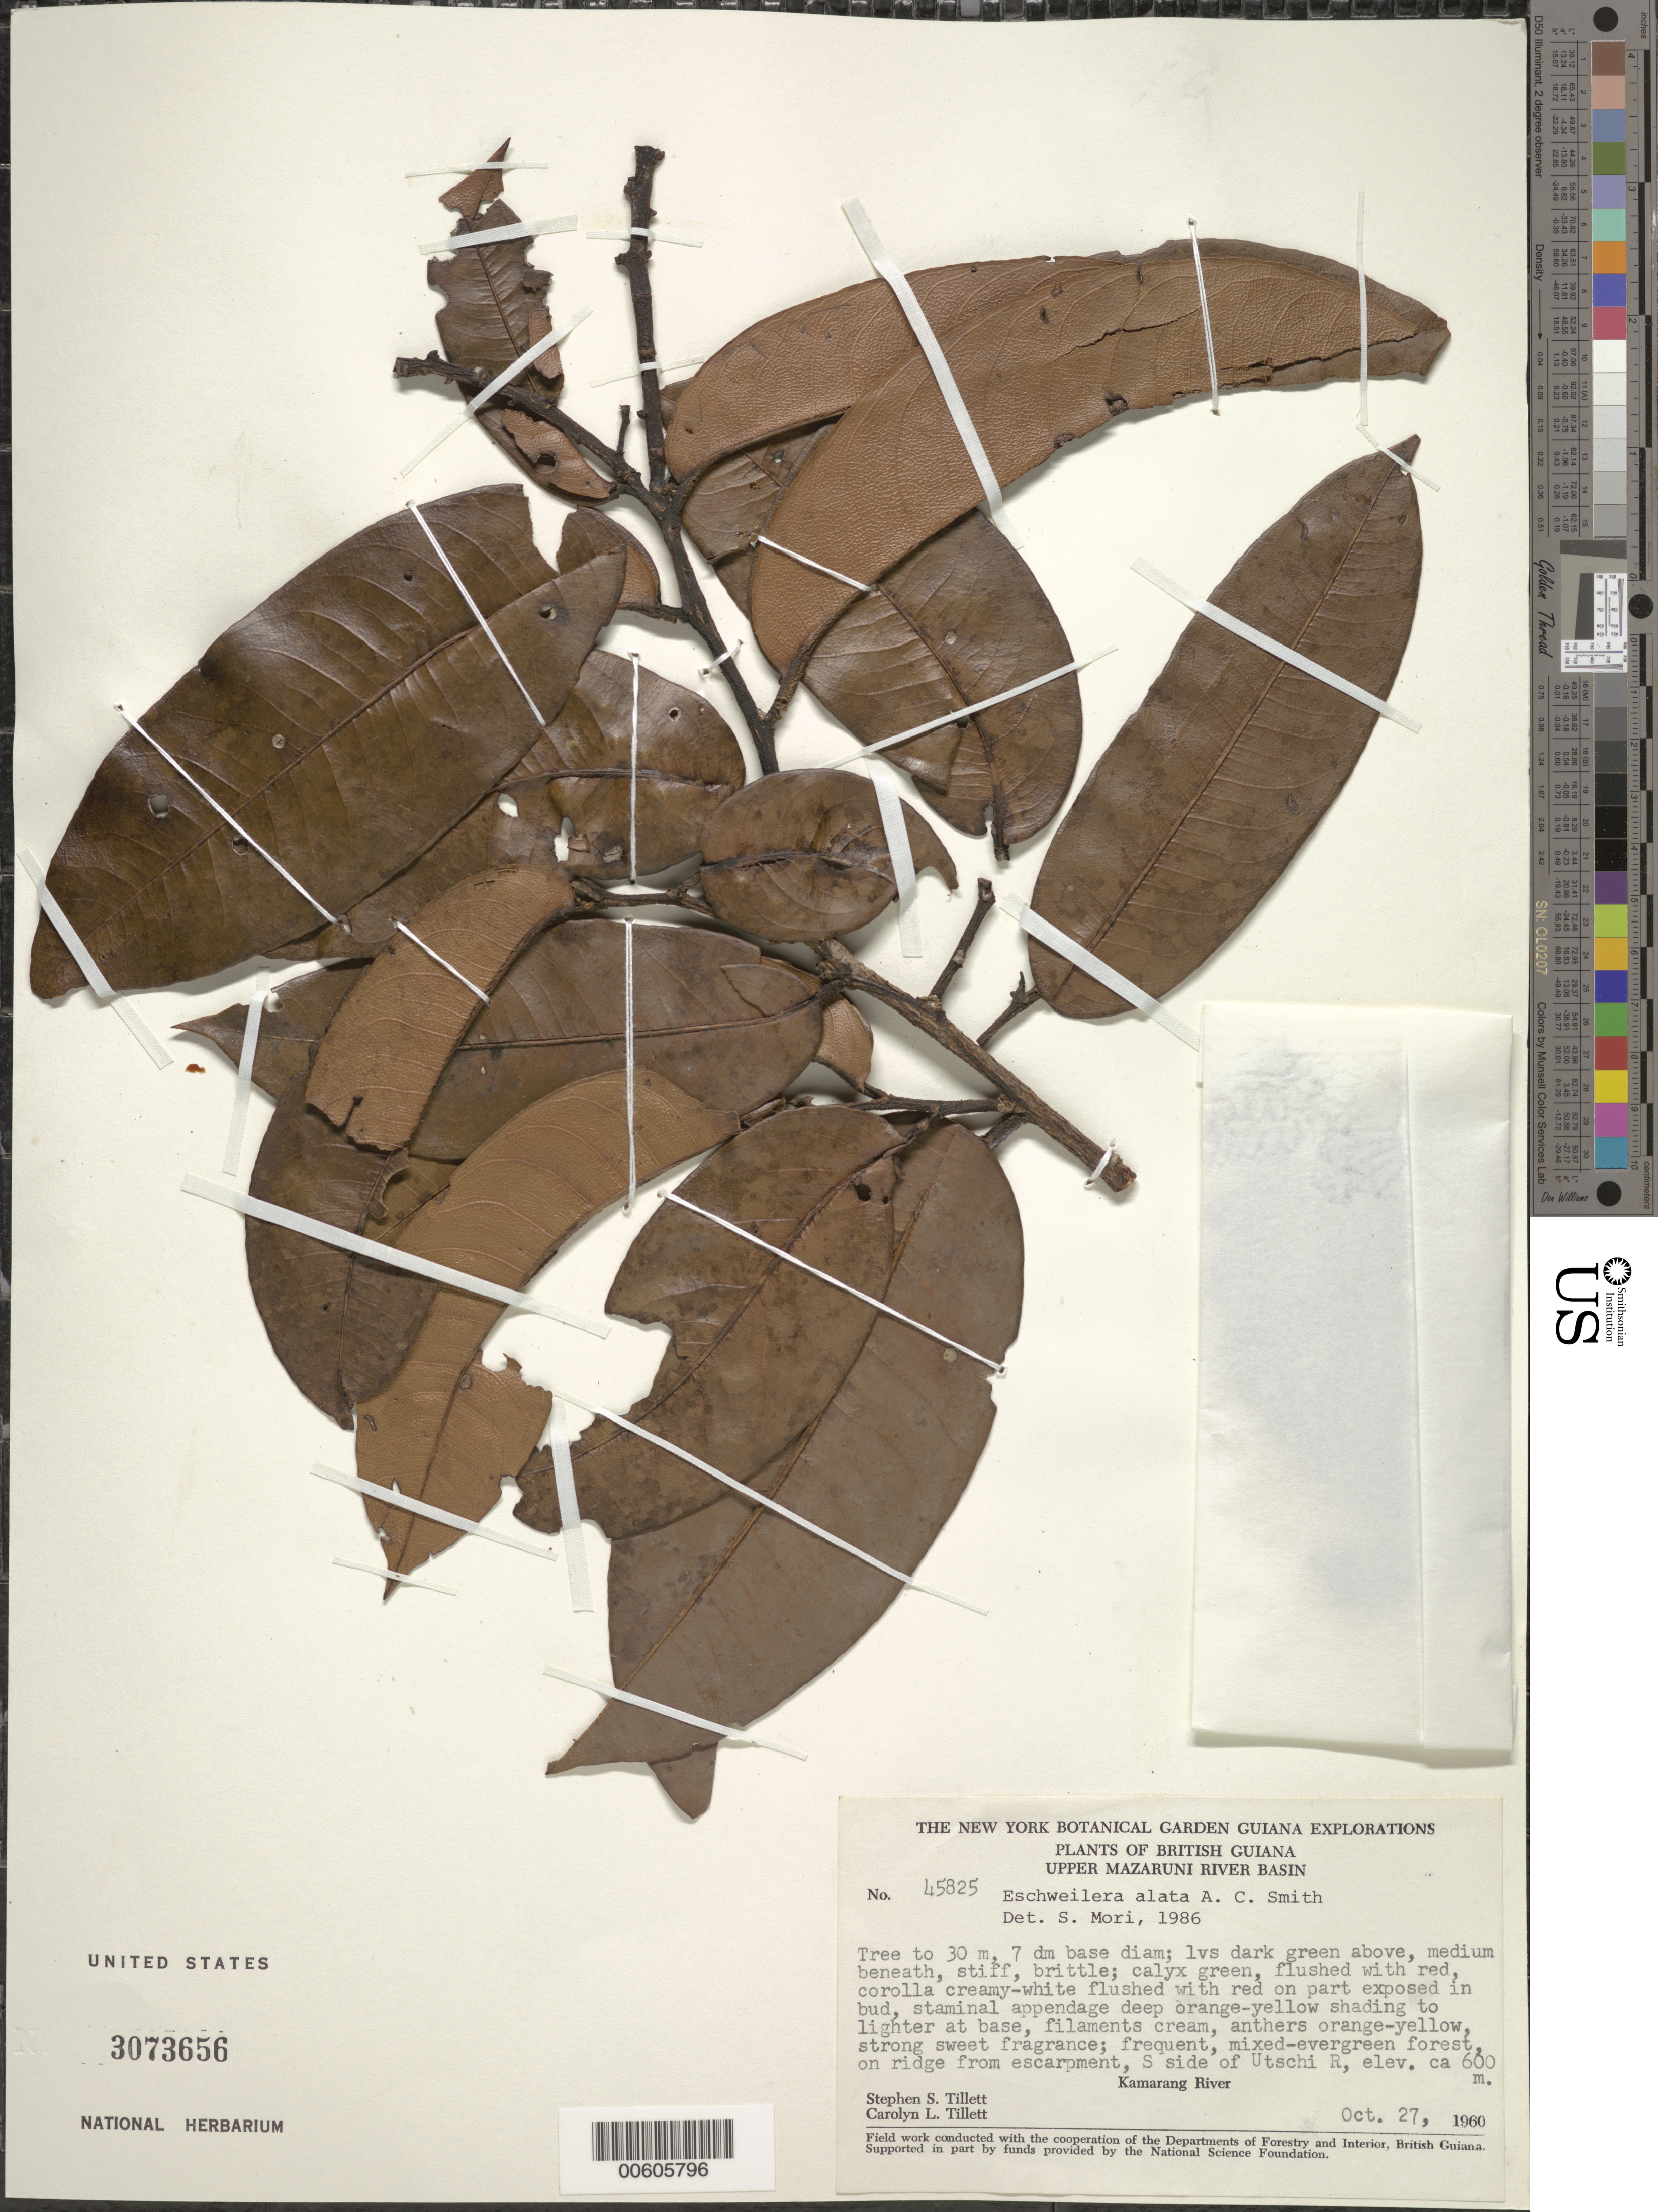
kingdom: Plantae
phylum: Tracheophyta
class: Magnoliopsida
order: Ericales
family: Lecythidaceae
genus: Eschweilera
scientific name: Eschweilera alata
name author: A.C. Sm.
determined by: Mori, Scott A.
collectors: S. S. Tillett, C. L. Tillett & R. Boyan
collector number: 45825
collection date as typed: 27-Oct-60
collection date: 1960-10-27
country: Guyana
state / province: Cuyuni-Mazaruni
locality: Kamarang R., S side of Utschi R., near mouth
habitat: Mixed-evergreen forest, on ridge from escarpment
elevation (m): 600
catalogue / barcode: US 3073656